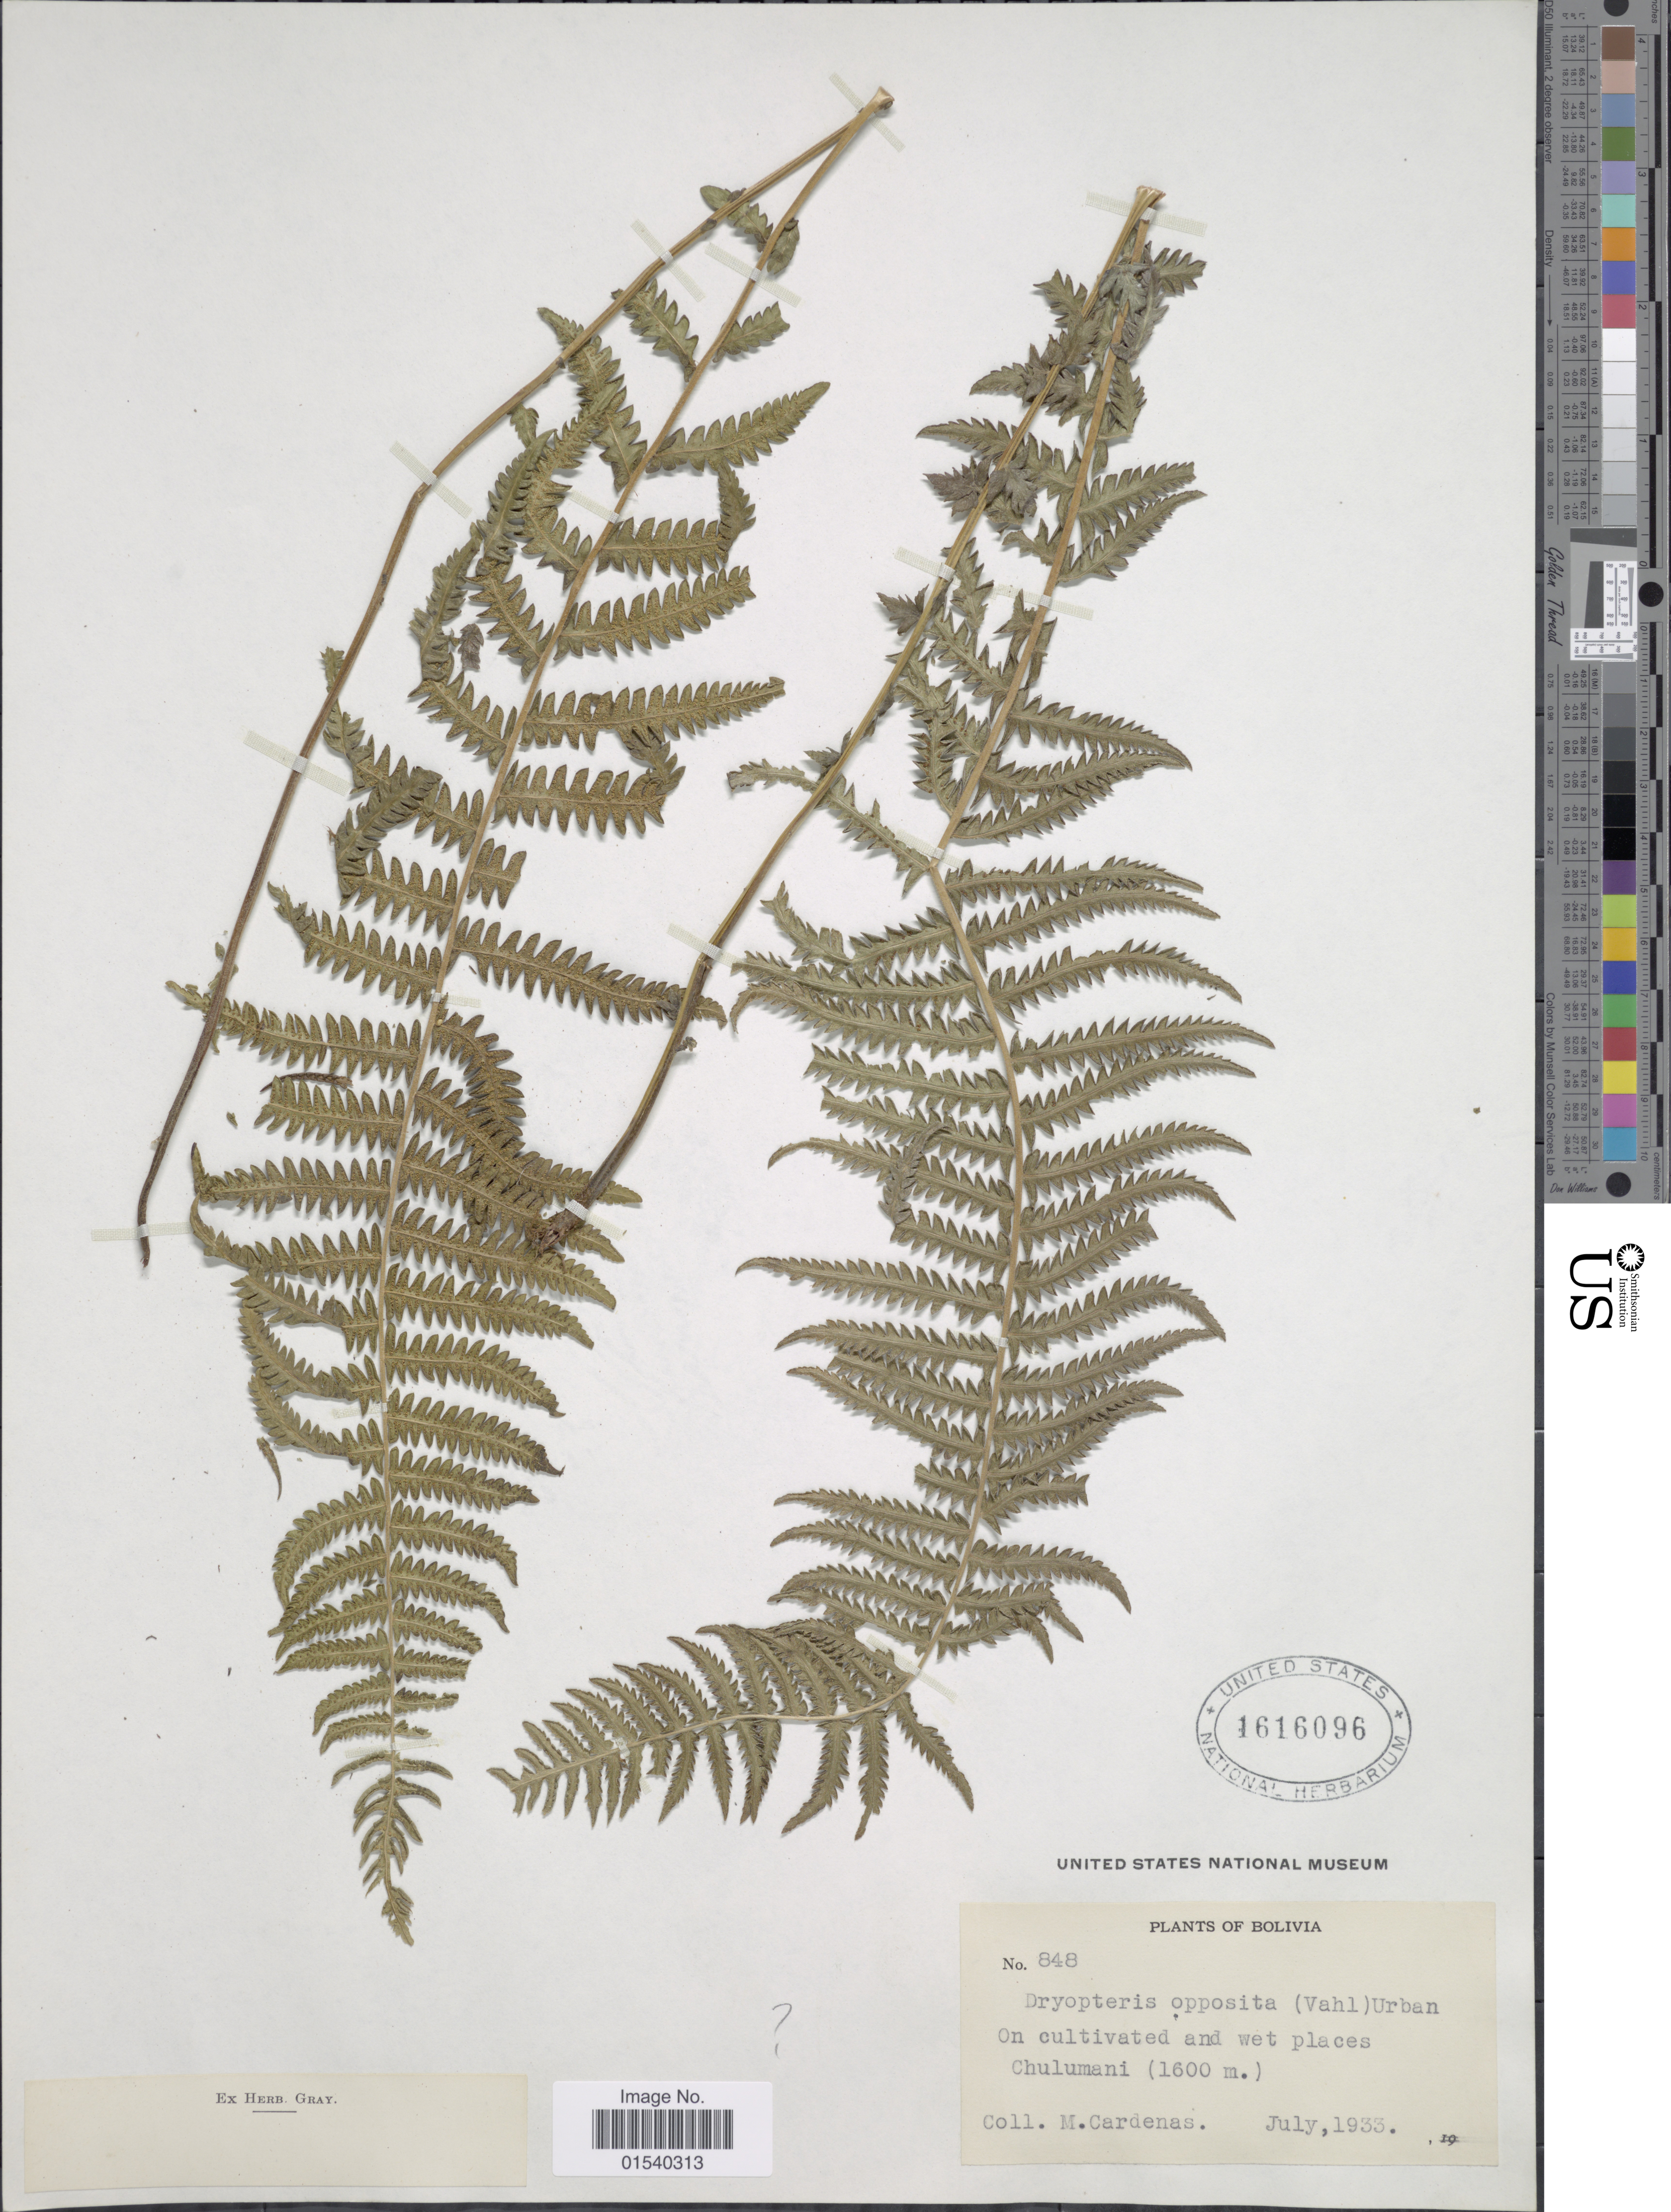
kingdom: Plantae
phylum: Tracheophyta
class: Polypodiopsida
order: Polypodiales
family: Thelypteridaceae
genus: Amauropelta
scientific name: Amauropelta opposita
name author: (Vahl) Pic. Serm.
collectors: M. Cárdenas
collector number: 848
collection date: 1933-07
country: Bolivia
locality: On cultivated and wet places Chulumani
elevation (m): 1600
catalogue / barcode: US 1616096